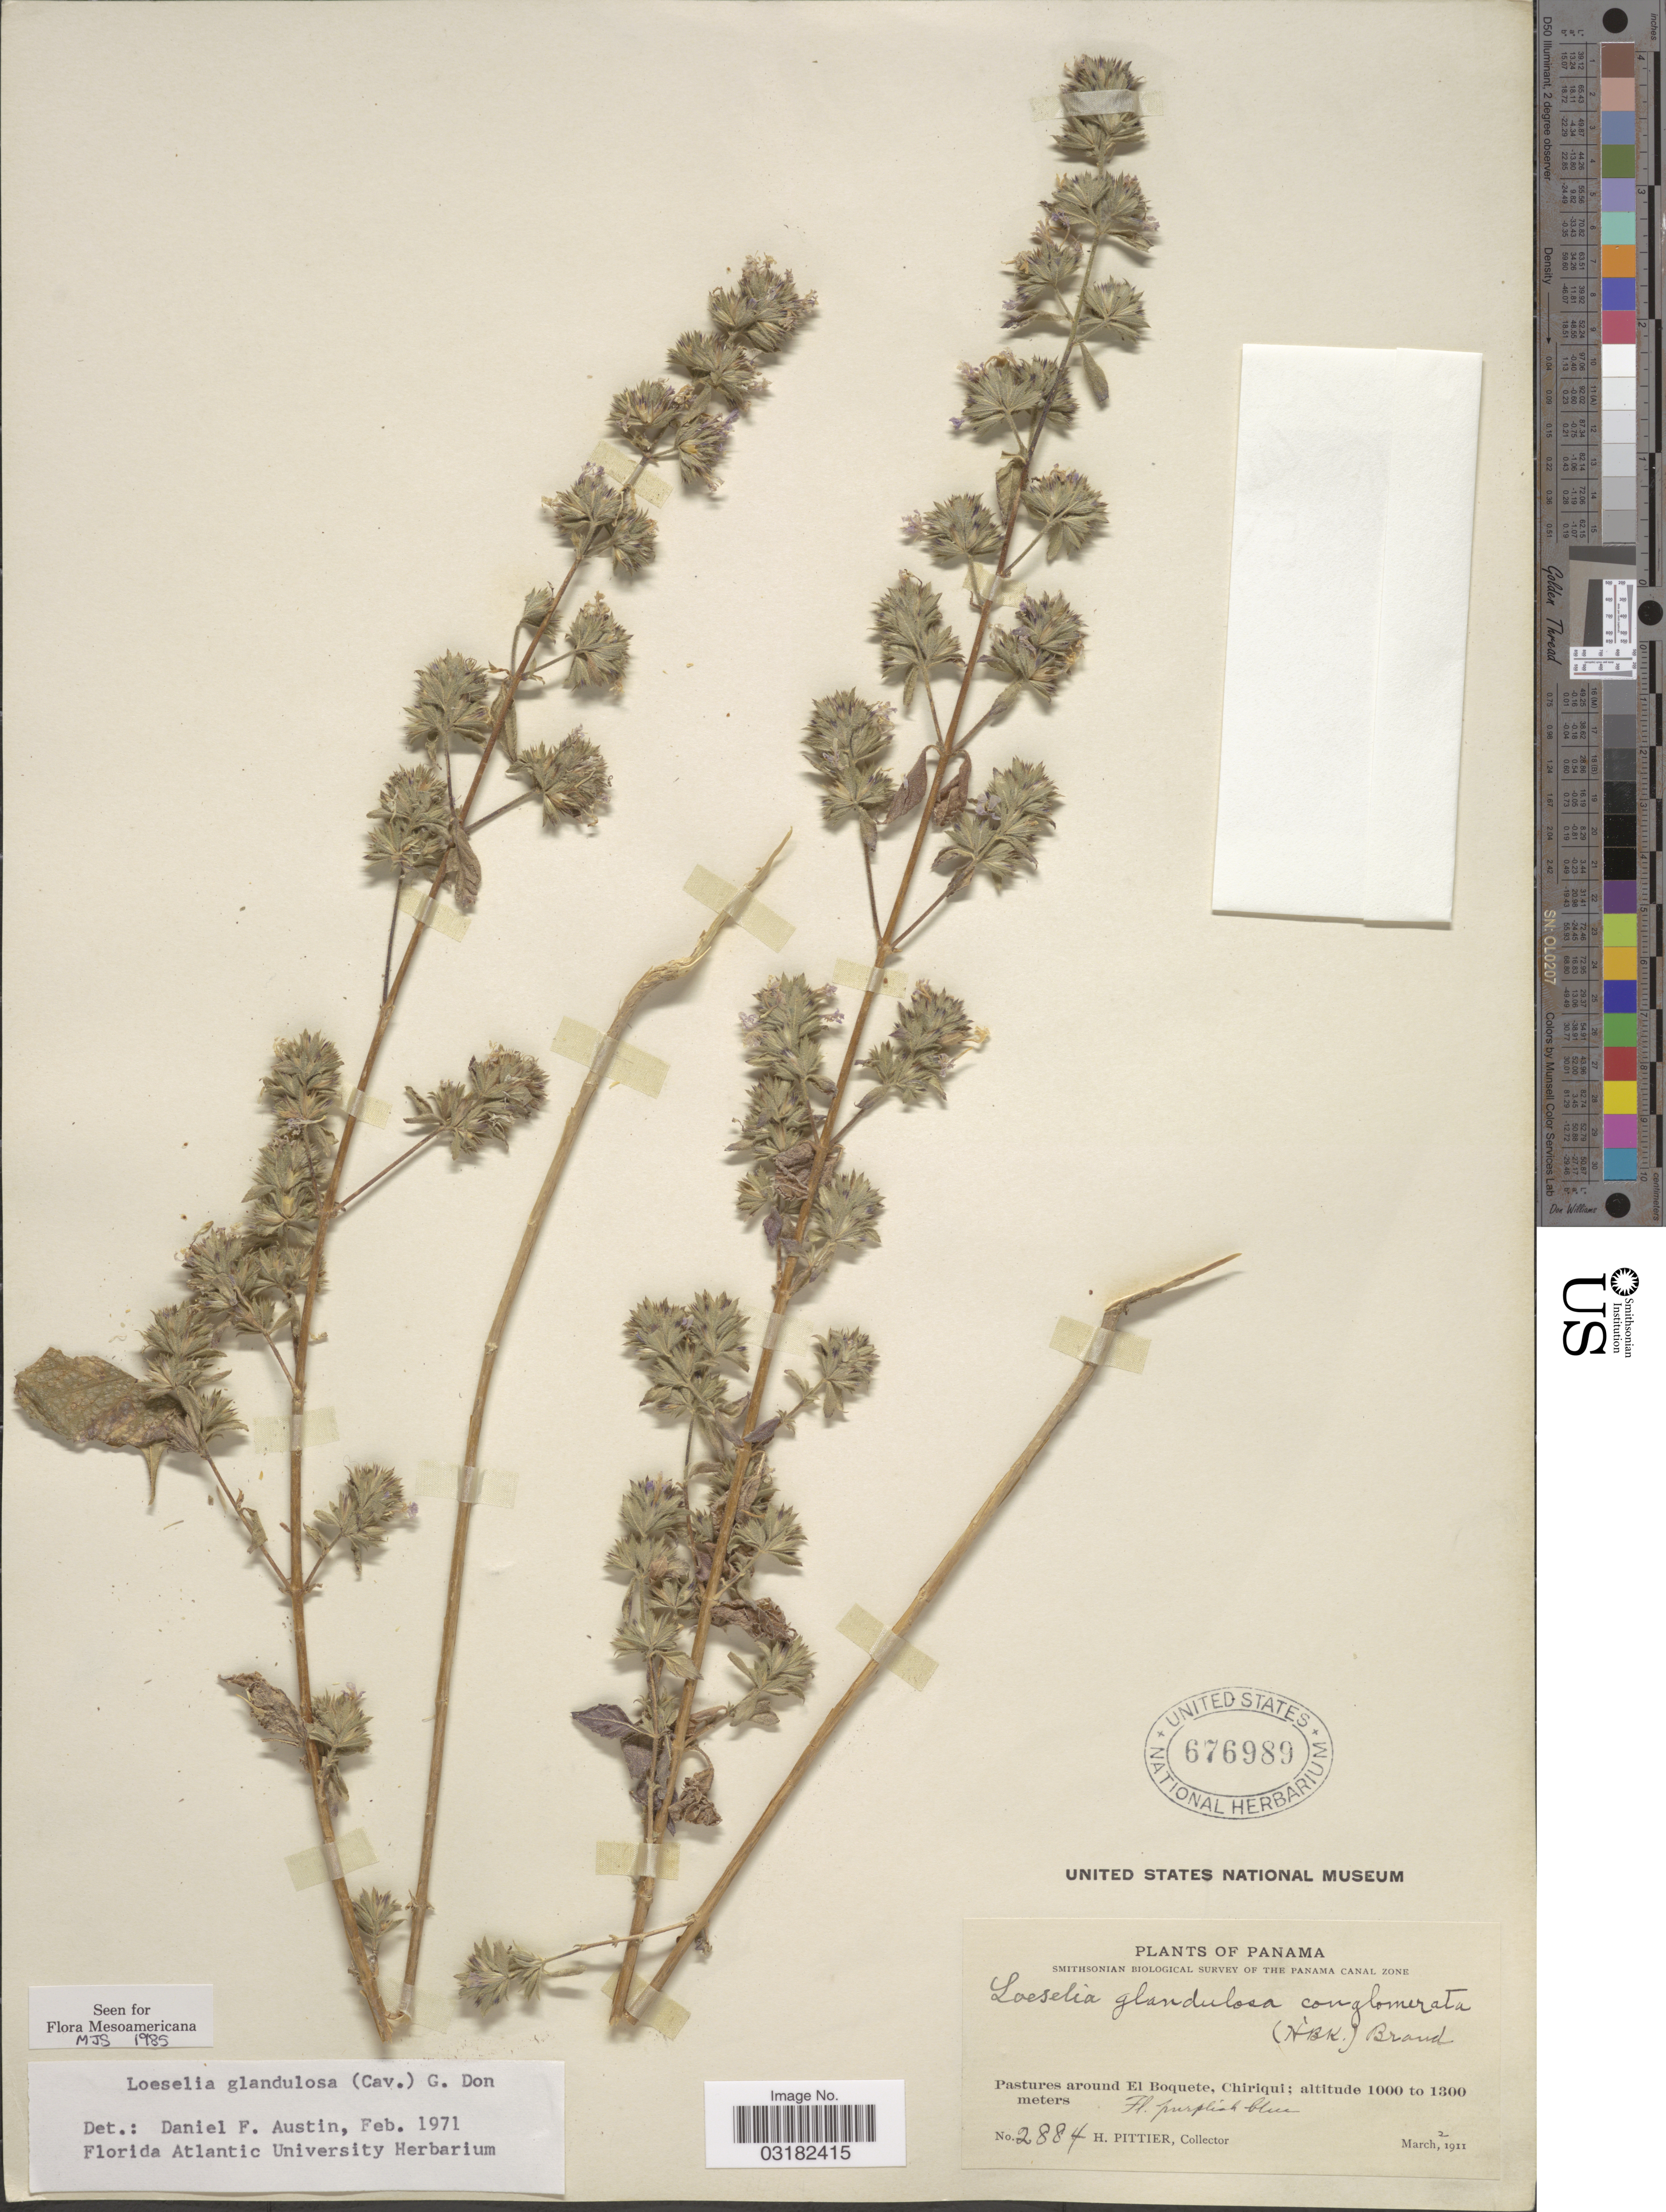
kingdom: Plantae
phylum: Tracheophyta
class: Magnoliopsida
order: Ericales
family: Polemoniaceae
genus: Loeselia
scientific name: Loeselia glandulosa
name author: (Cav.) G. Don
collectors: H. F. Pittier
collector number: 2884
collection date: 1911-03-02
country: Panama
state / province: Chiriqui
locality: Pastures around El Boquete.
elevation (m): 1000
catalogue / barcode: US 676989